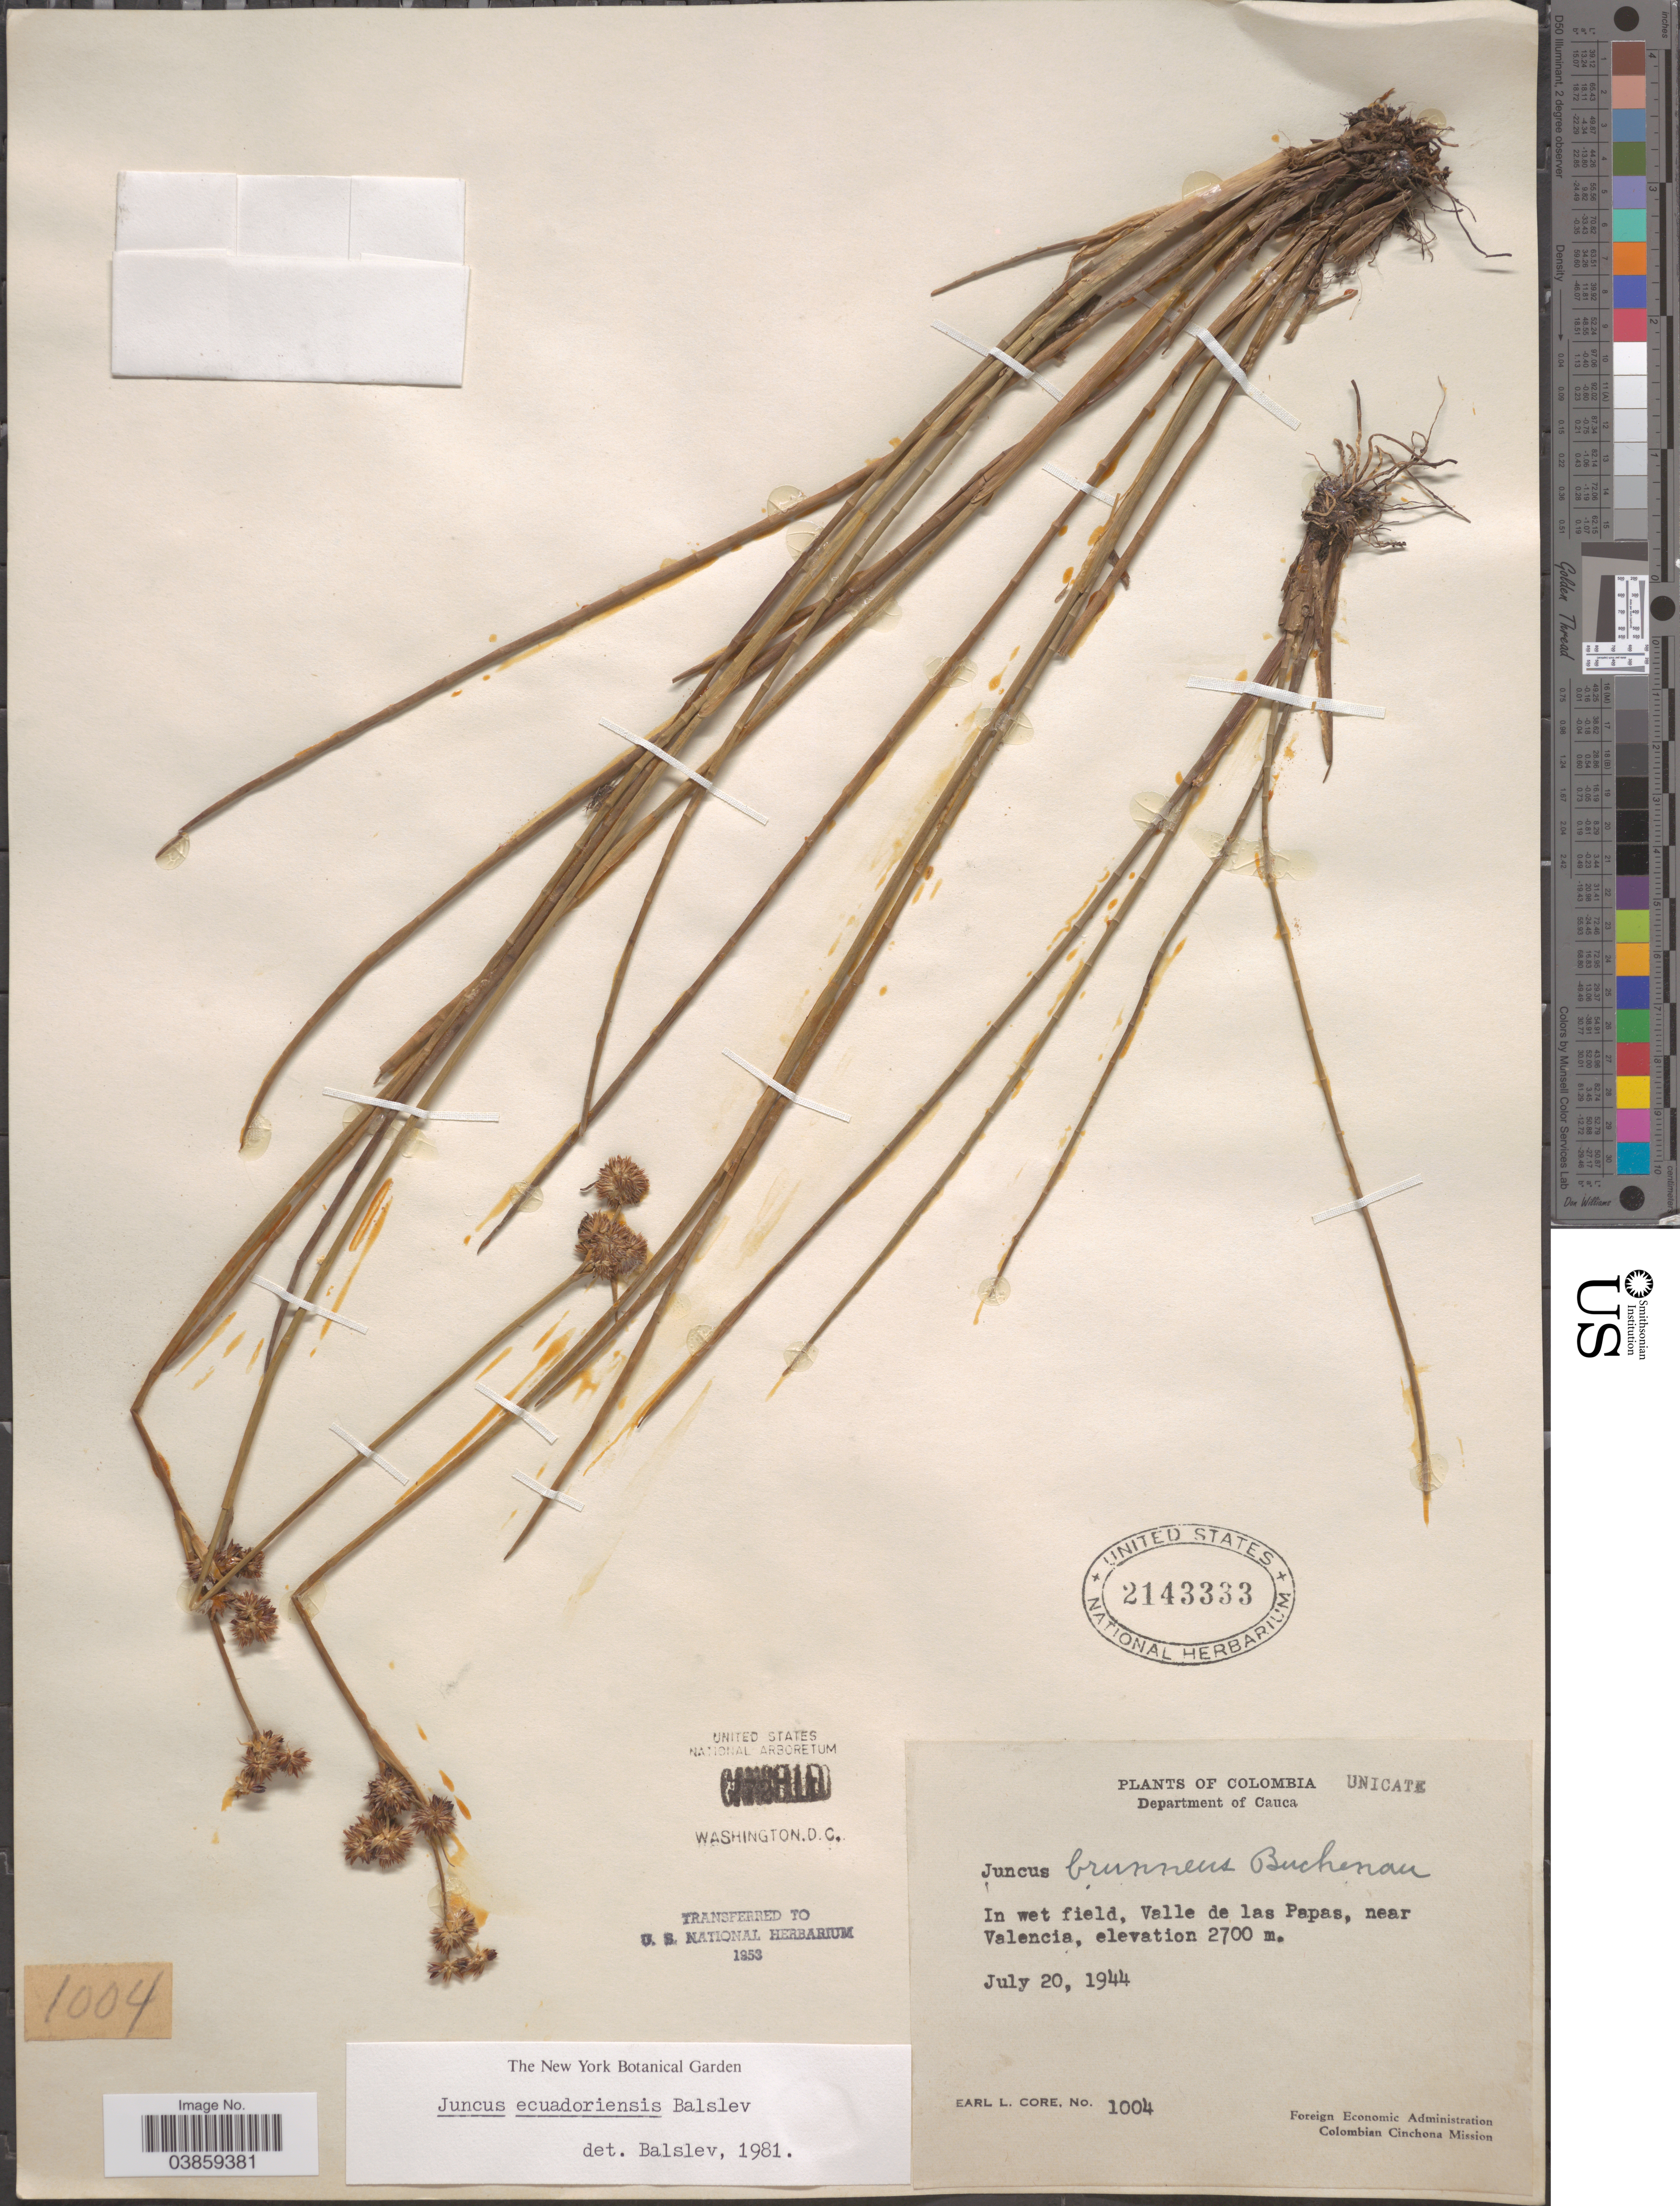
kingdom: Plantae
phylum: Tracheophyta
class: Liliopsida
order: Poales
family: Juncaceae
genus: Juncus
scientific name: Juncus ecuadoriensis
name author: Balslev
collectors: E. L. Core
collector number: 1004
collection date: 1944-07-20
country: Colombia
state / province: Cauca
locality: Department of Cauca. In wet field, valle de las Papas, near Valencia.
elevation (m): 2700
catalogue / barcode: US 2143333